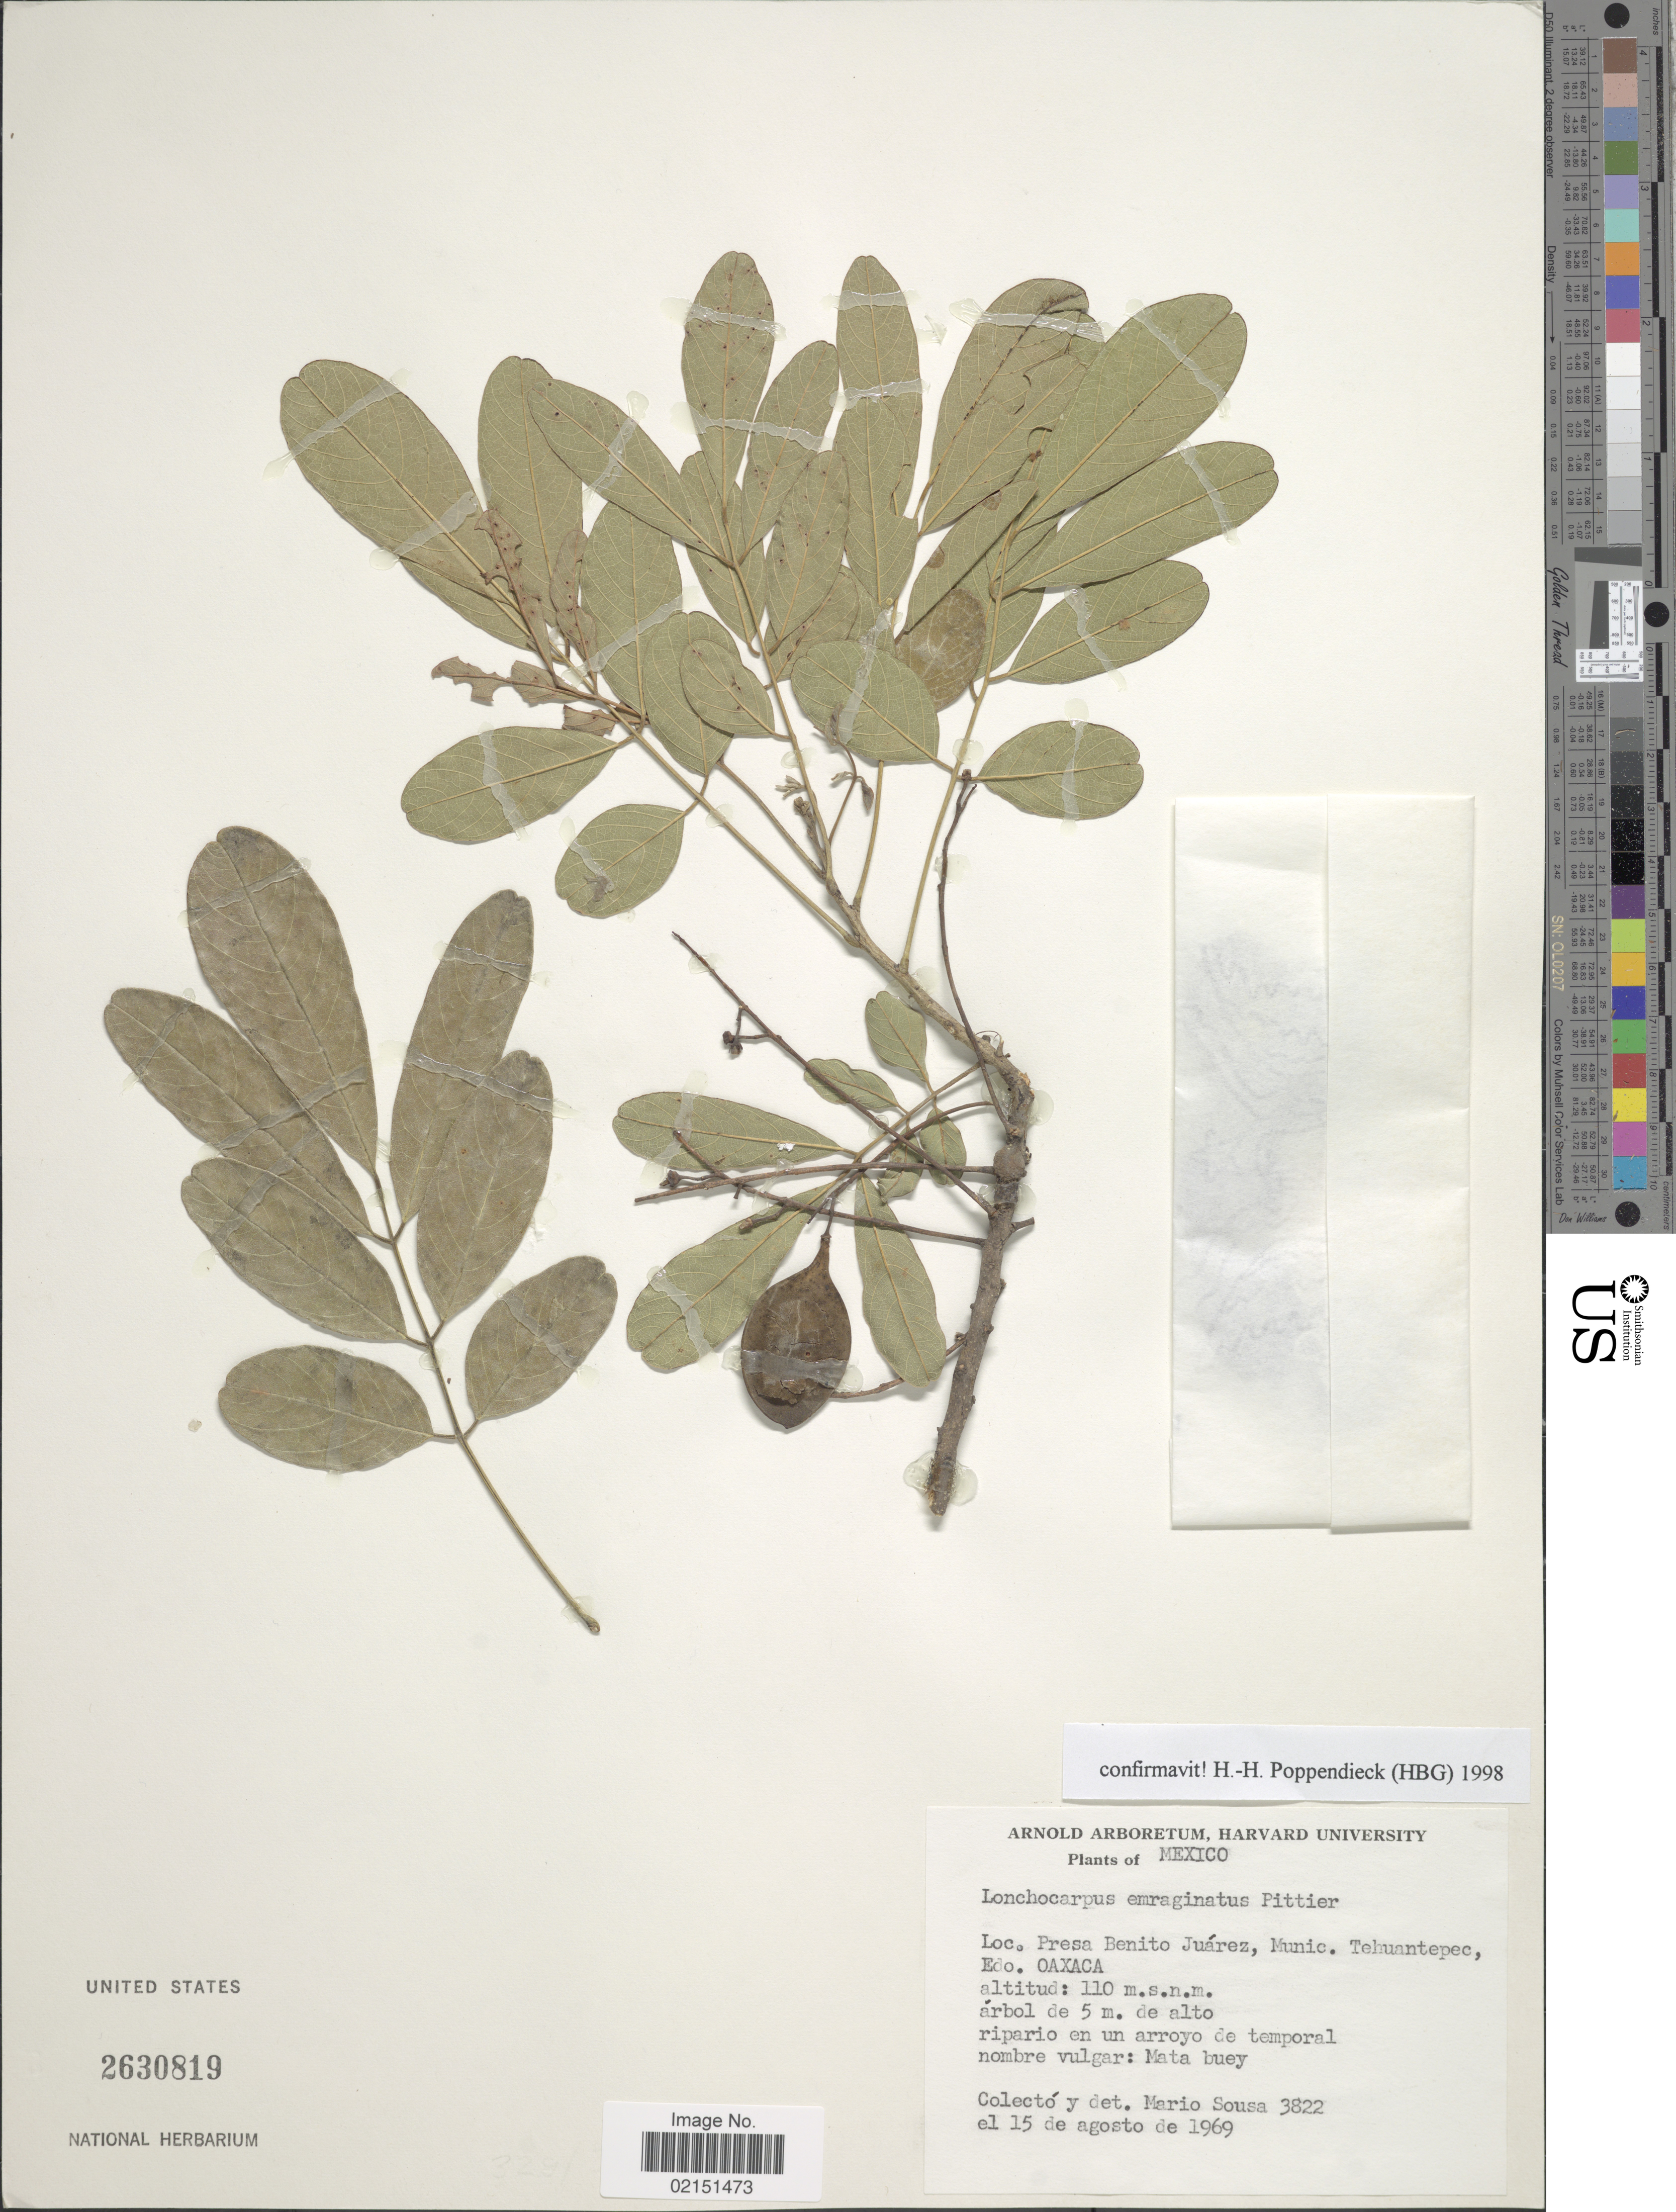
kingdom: Plantae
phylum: Tracheophyta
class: Magnoliopsida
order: Fabales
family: Fabaceae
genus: Lonchocarpus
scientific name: Lonchocarpus emarginatus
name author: Pittier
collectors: M. Sousa S.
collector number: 3822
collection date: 1969-08-15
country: Mexico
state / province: Oaxaca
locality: Presa Benito Juarez, Munic. Tehuantepec, Edo. Oaxaca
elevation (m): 110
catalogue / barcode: US 2630819